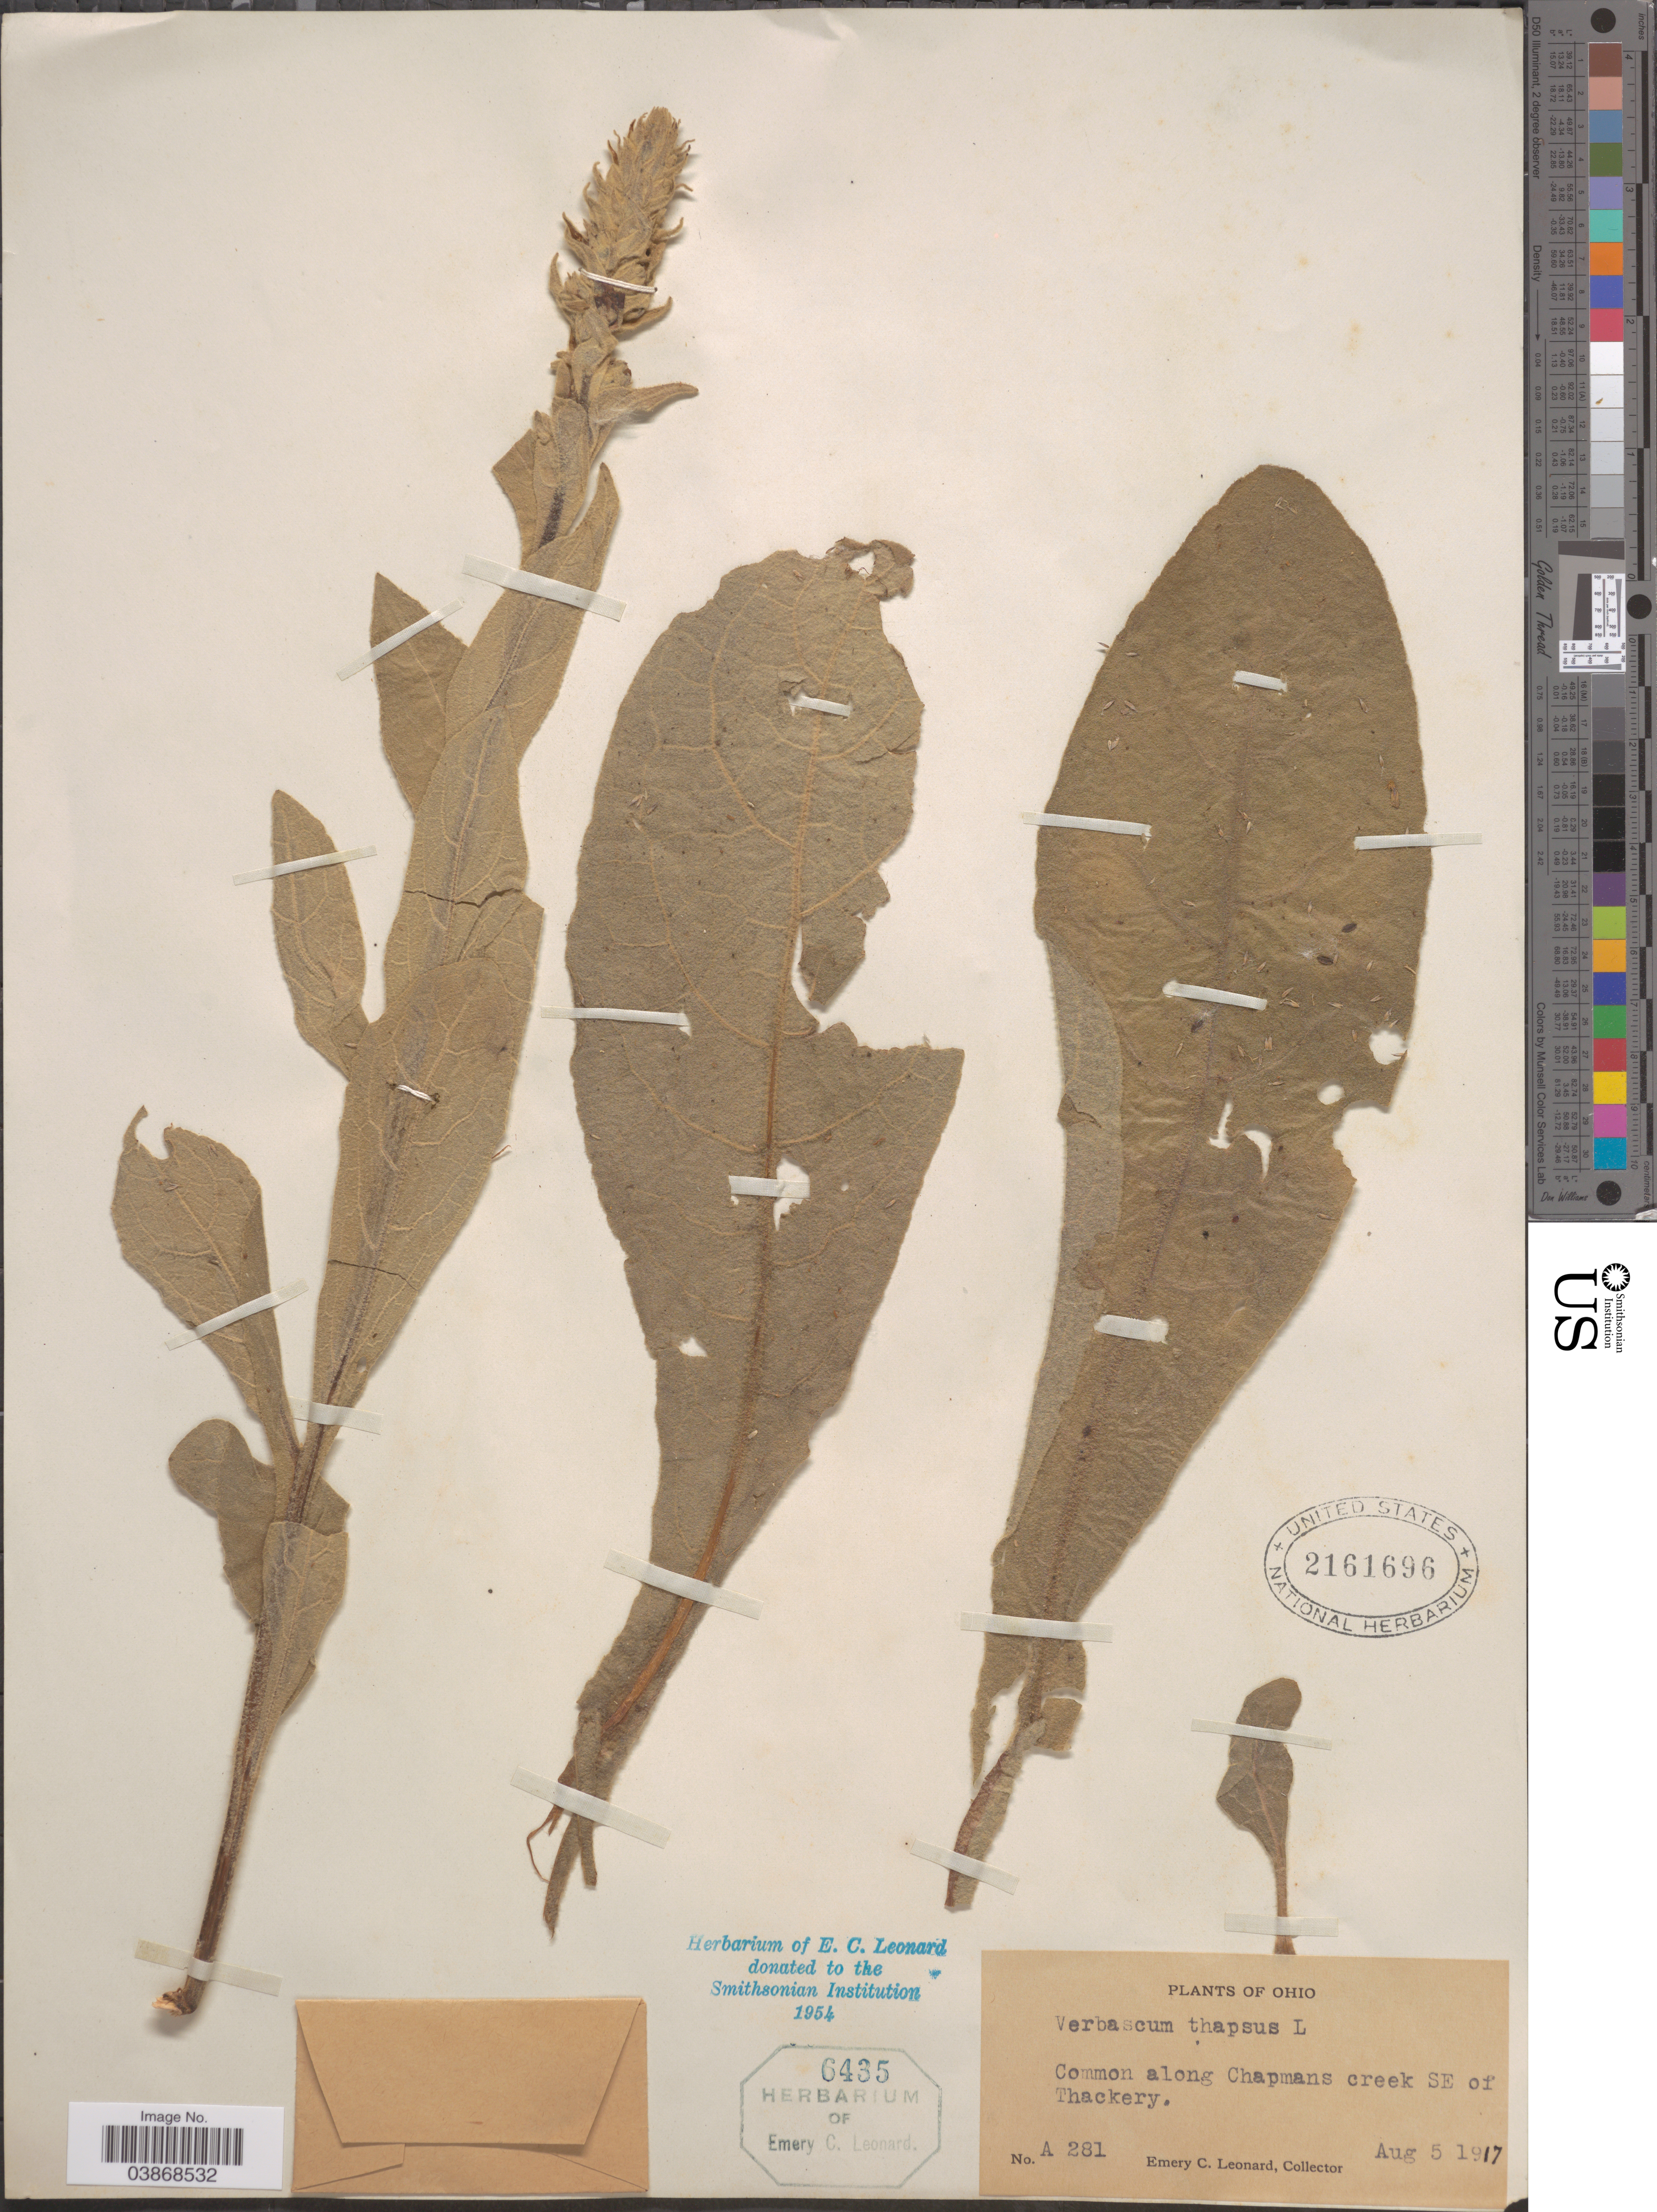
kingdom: Plantae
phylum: Tracheophyta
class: Magnoliopsida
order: Lamiales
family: Scrophulariaceae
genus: Verbascum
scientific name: Verbascum thapsus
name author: L.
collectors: E. C. Leonard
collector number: A281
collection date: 1917-08-05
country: United States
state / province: Ohio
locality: Along Chapmans creek SE of Thackery.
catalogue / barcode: US 2161696